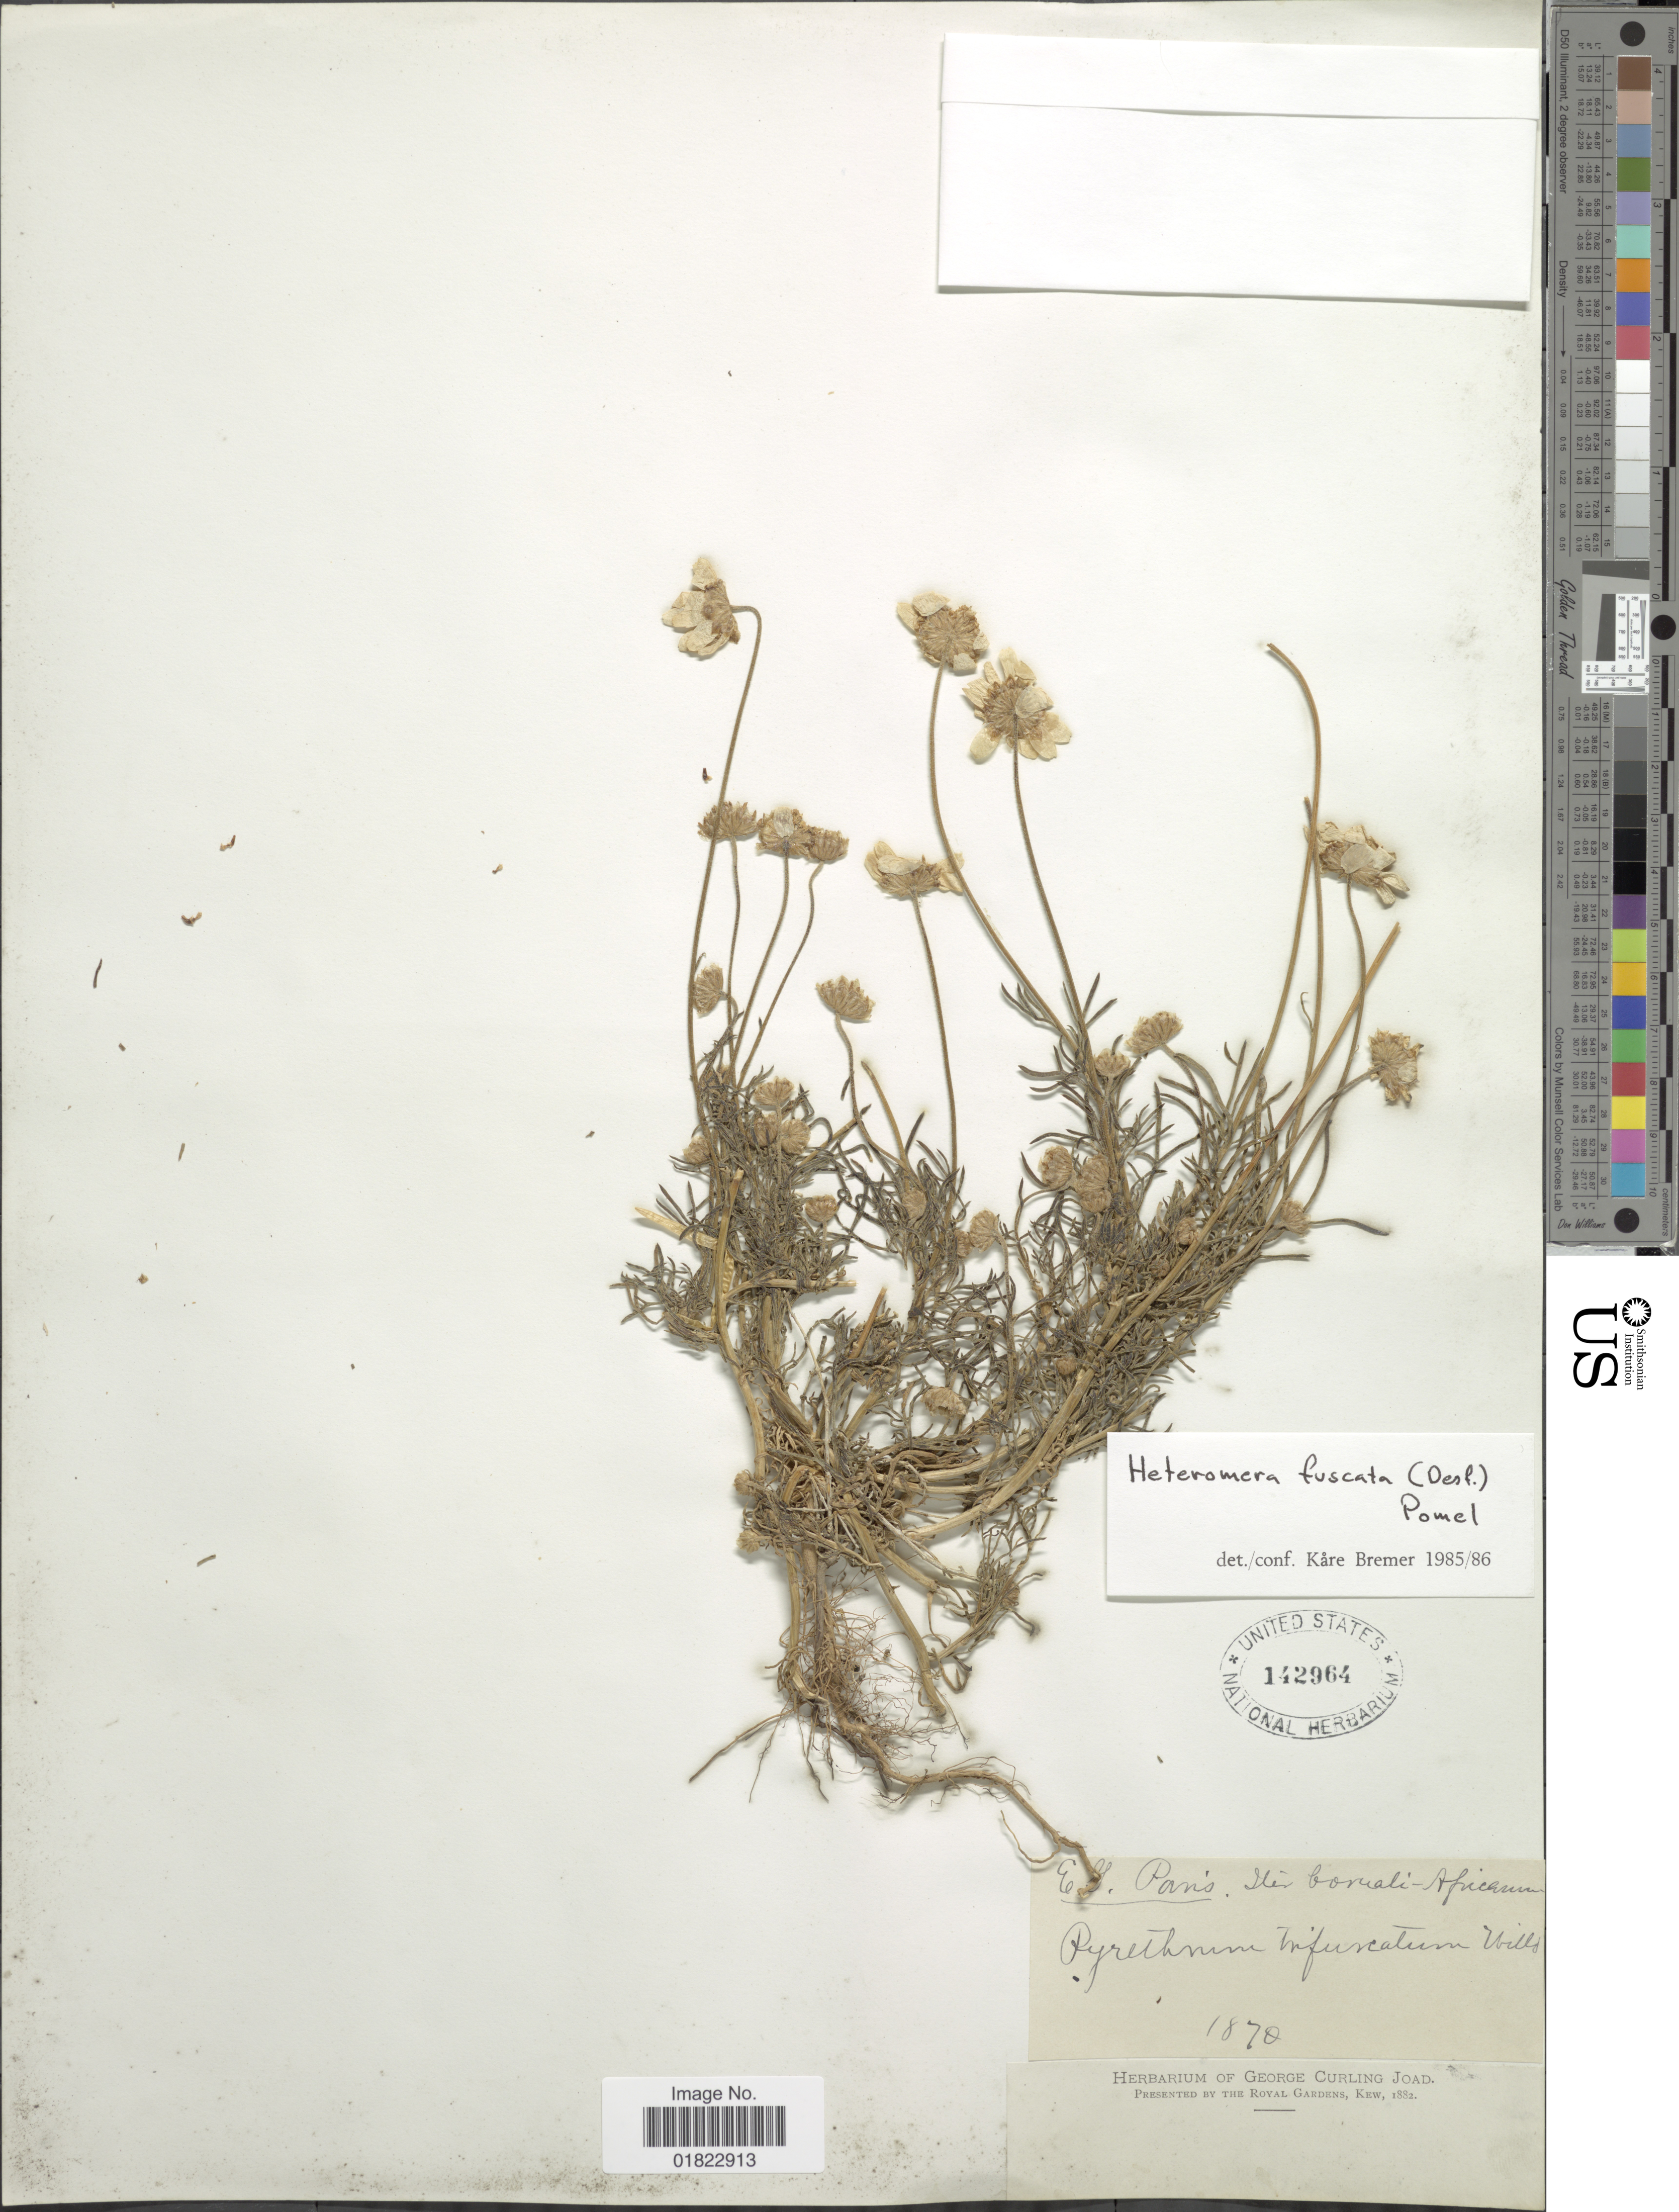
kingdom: Plantae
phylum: Tracheophyta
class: Magnoliopsida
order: Asterales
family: Asteraceae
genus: Heteromera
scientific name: Heteromera fuscata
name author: (Desf.) Pomel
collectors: Paris, E.G.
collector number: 1870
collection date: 1870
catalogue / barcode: US 142964